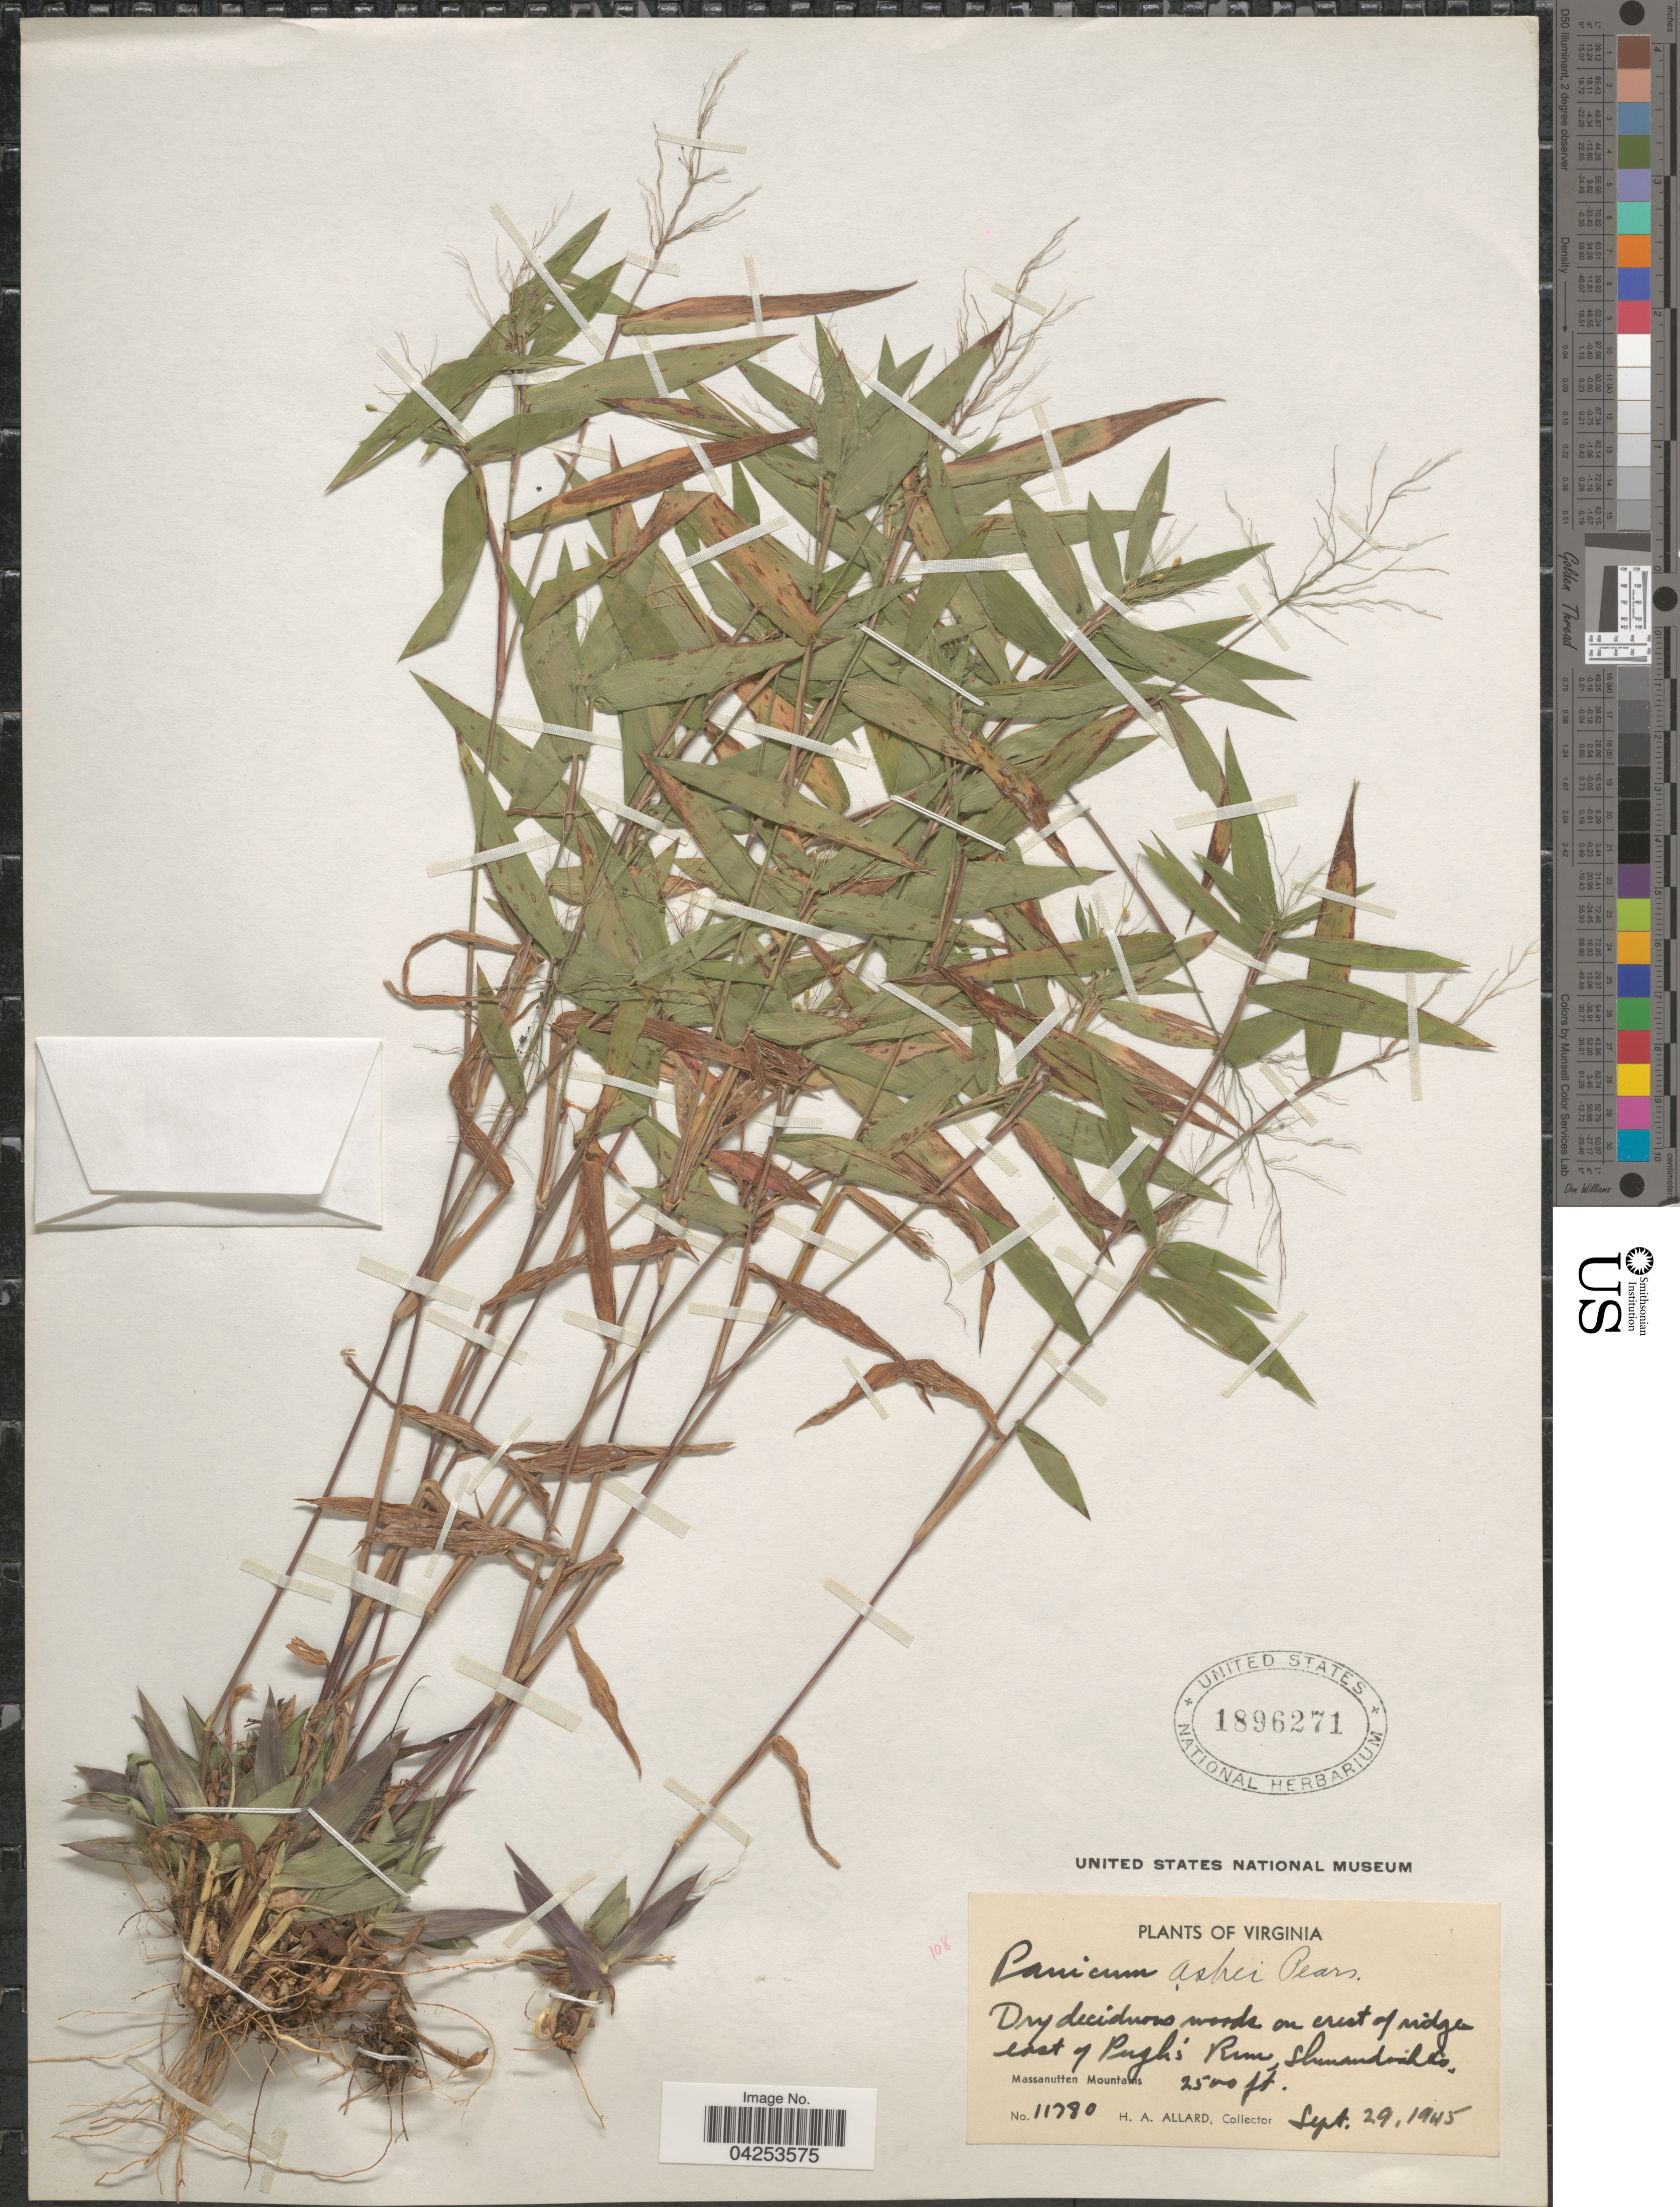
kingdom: Plantae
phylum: Tracheophyta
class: Liliopsida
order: Poales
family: Poaceae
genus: Dichanthelium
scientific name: Dichanthelium commutatum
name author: (Schult.) Gould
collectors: H. A. Allard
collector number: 11780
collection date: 1945-09-29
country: United States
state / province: Virginia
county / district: Shenandoah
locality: Dry deciduous woods on crest of ridge east of Pugh's Run Shenandoah Co. Massanutten Mountains.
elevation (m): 762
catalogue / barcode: US 1896271